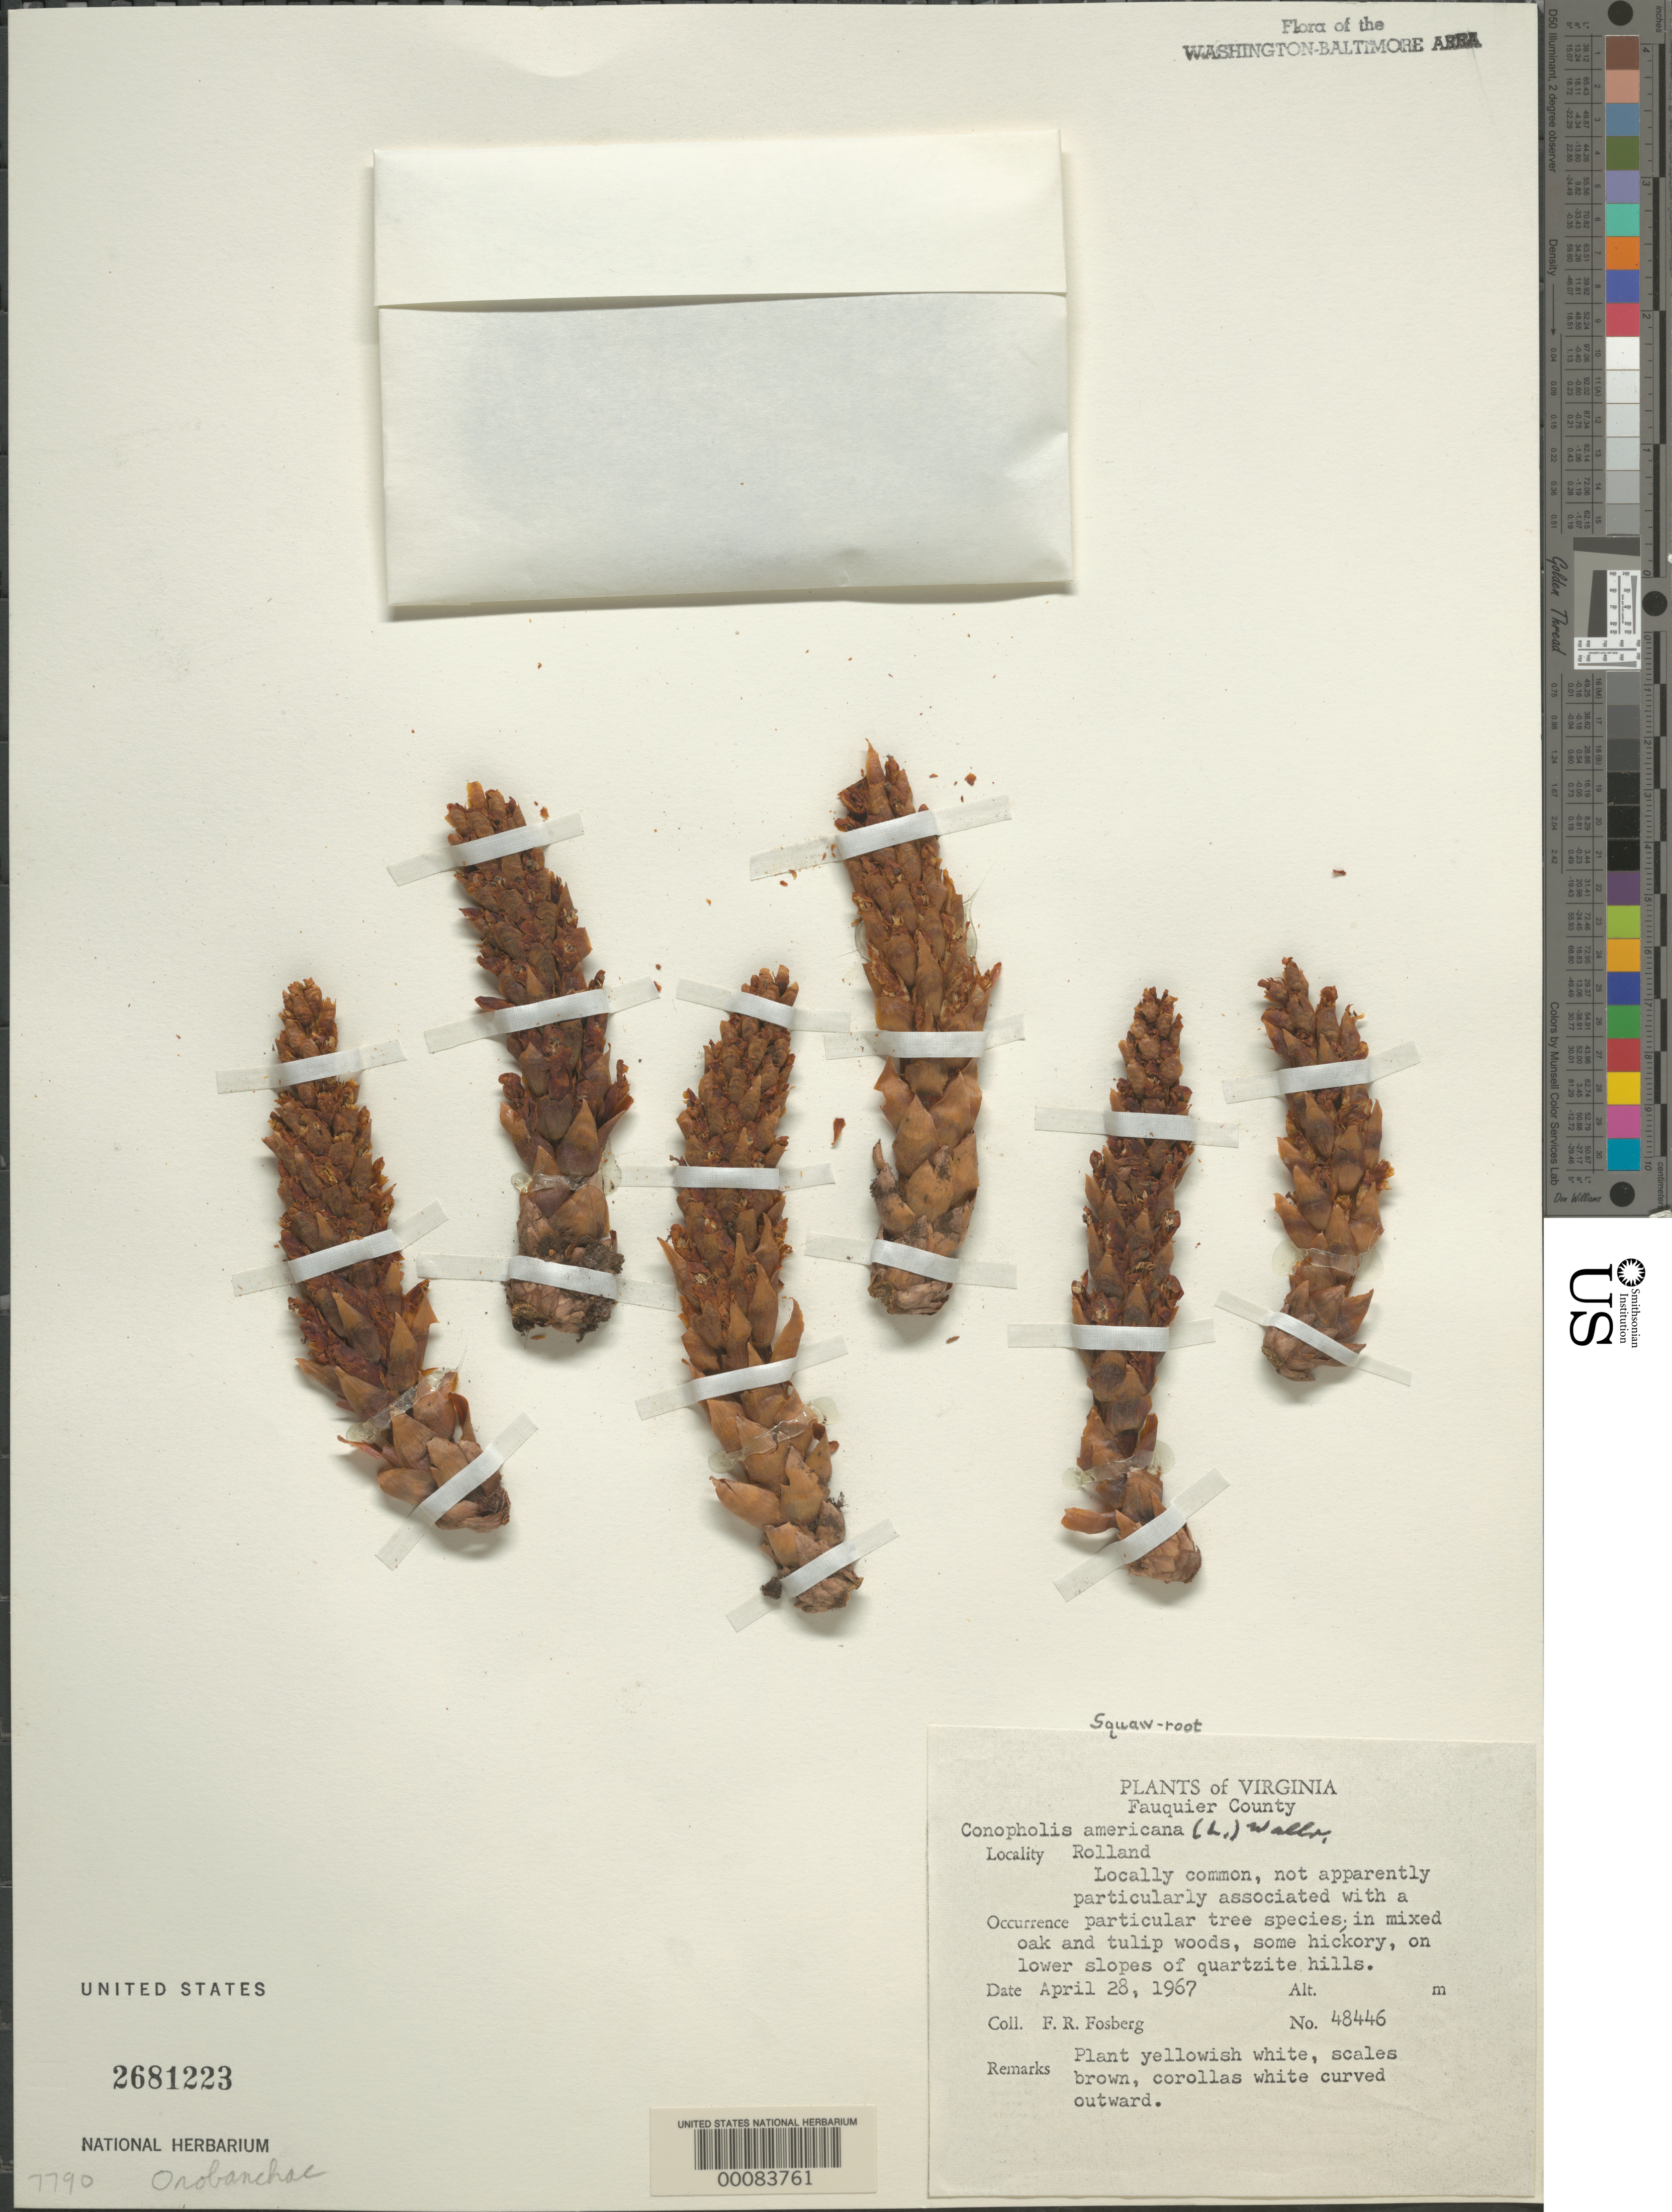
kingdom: Plantae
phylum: Tracheophyta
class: Magnoliopsida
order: Lamiales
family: Orobanchaceae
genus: Conopholis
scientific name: Conopholis americana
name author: (L. f.) Wallr.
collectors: F. R. Fosberg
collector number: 48446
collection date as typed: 28 Apr 1967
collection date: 1967-04-28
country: United States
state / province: Virginia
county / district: Fauquier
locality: Rolland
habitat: Lower slopes of quartzite hills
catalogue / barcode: US 2681223